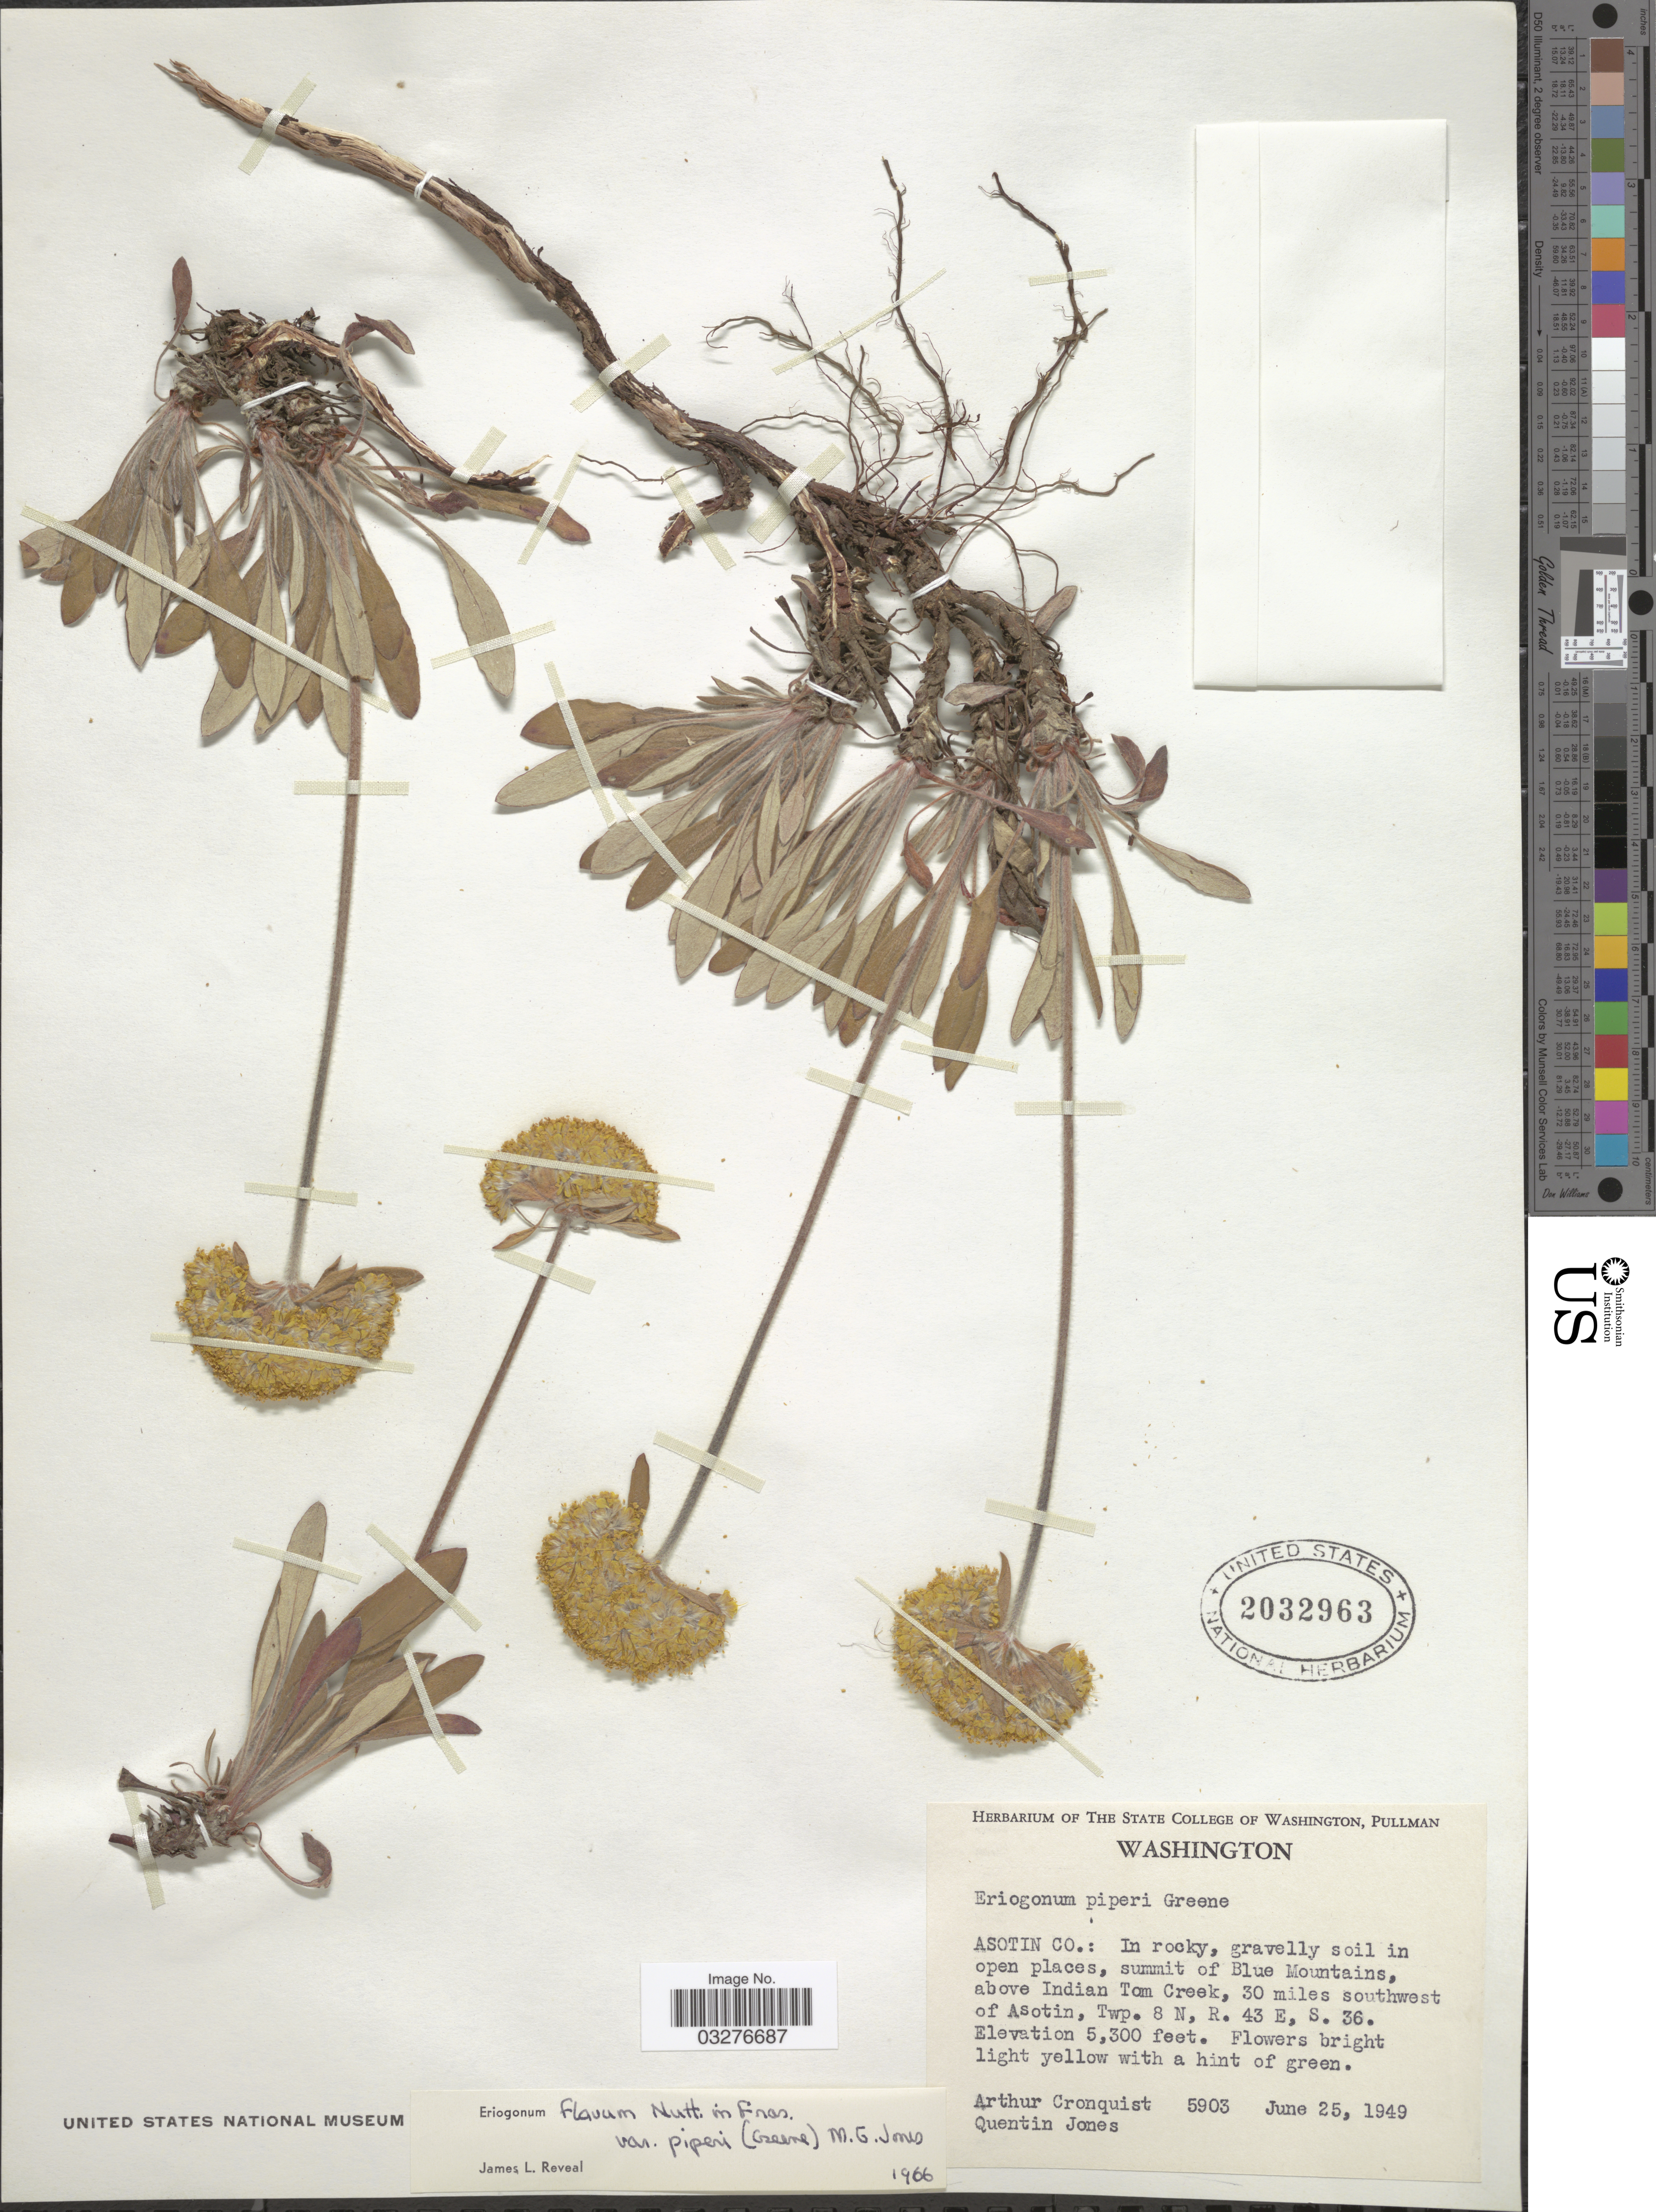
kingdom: Plantae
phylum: Tracheophyta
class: Magnoliopsida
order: Caryophyllales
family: Polygonaceae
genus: Eriogonum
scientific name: Eriogonum flavum var. piperi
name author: M.E. Jones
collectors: A. J. Cronquist & Q. Jones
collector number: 5903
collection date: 1949-06-25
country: United States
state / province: Washington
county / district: Asotin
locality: Asotin Co.: In rocky, gravelly soil in open places, summit of Blue Mountains, above Indian Tom Creek, 30 miles southwest of Asotin, Twp. 8 N, R. 43 E, S. 36.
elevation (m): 1615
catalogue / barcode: US 2032963